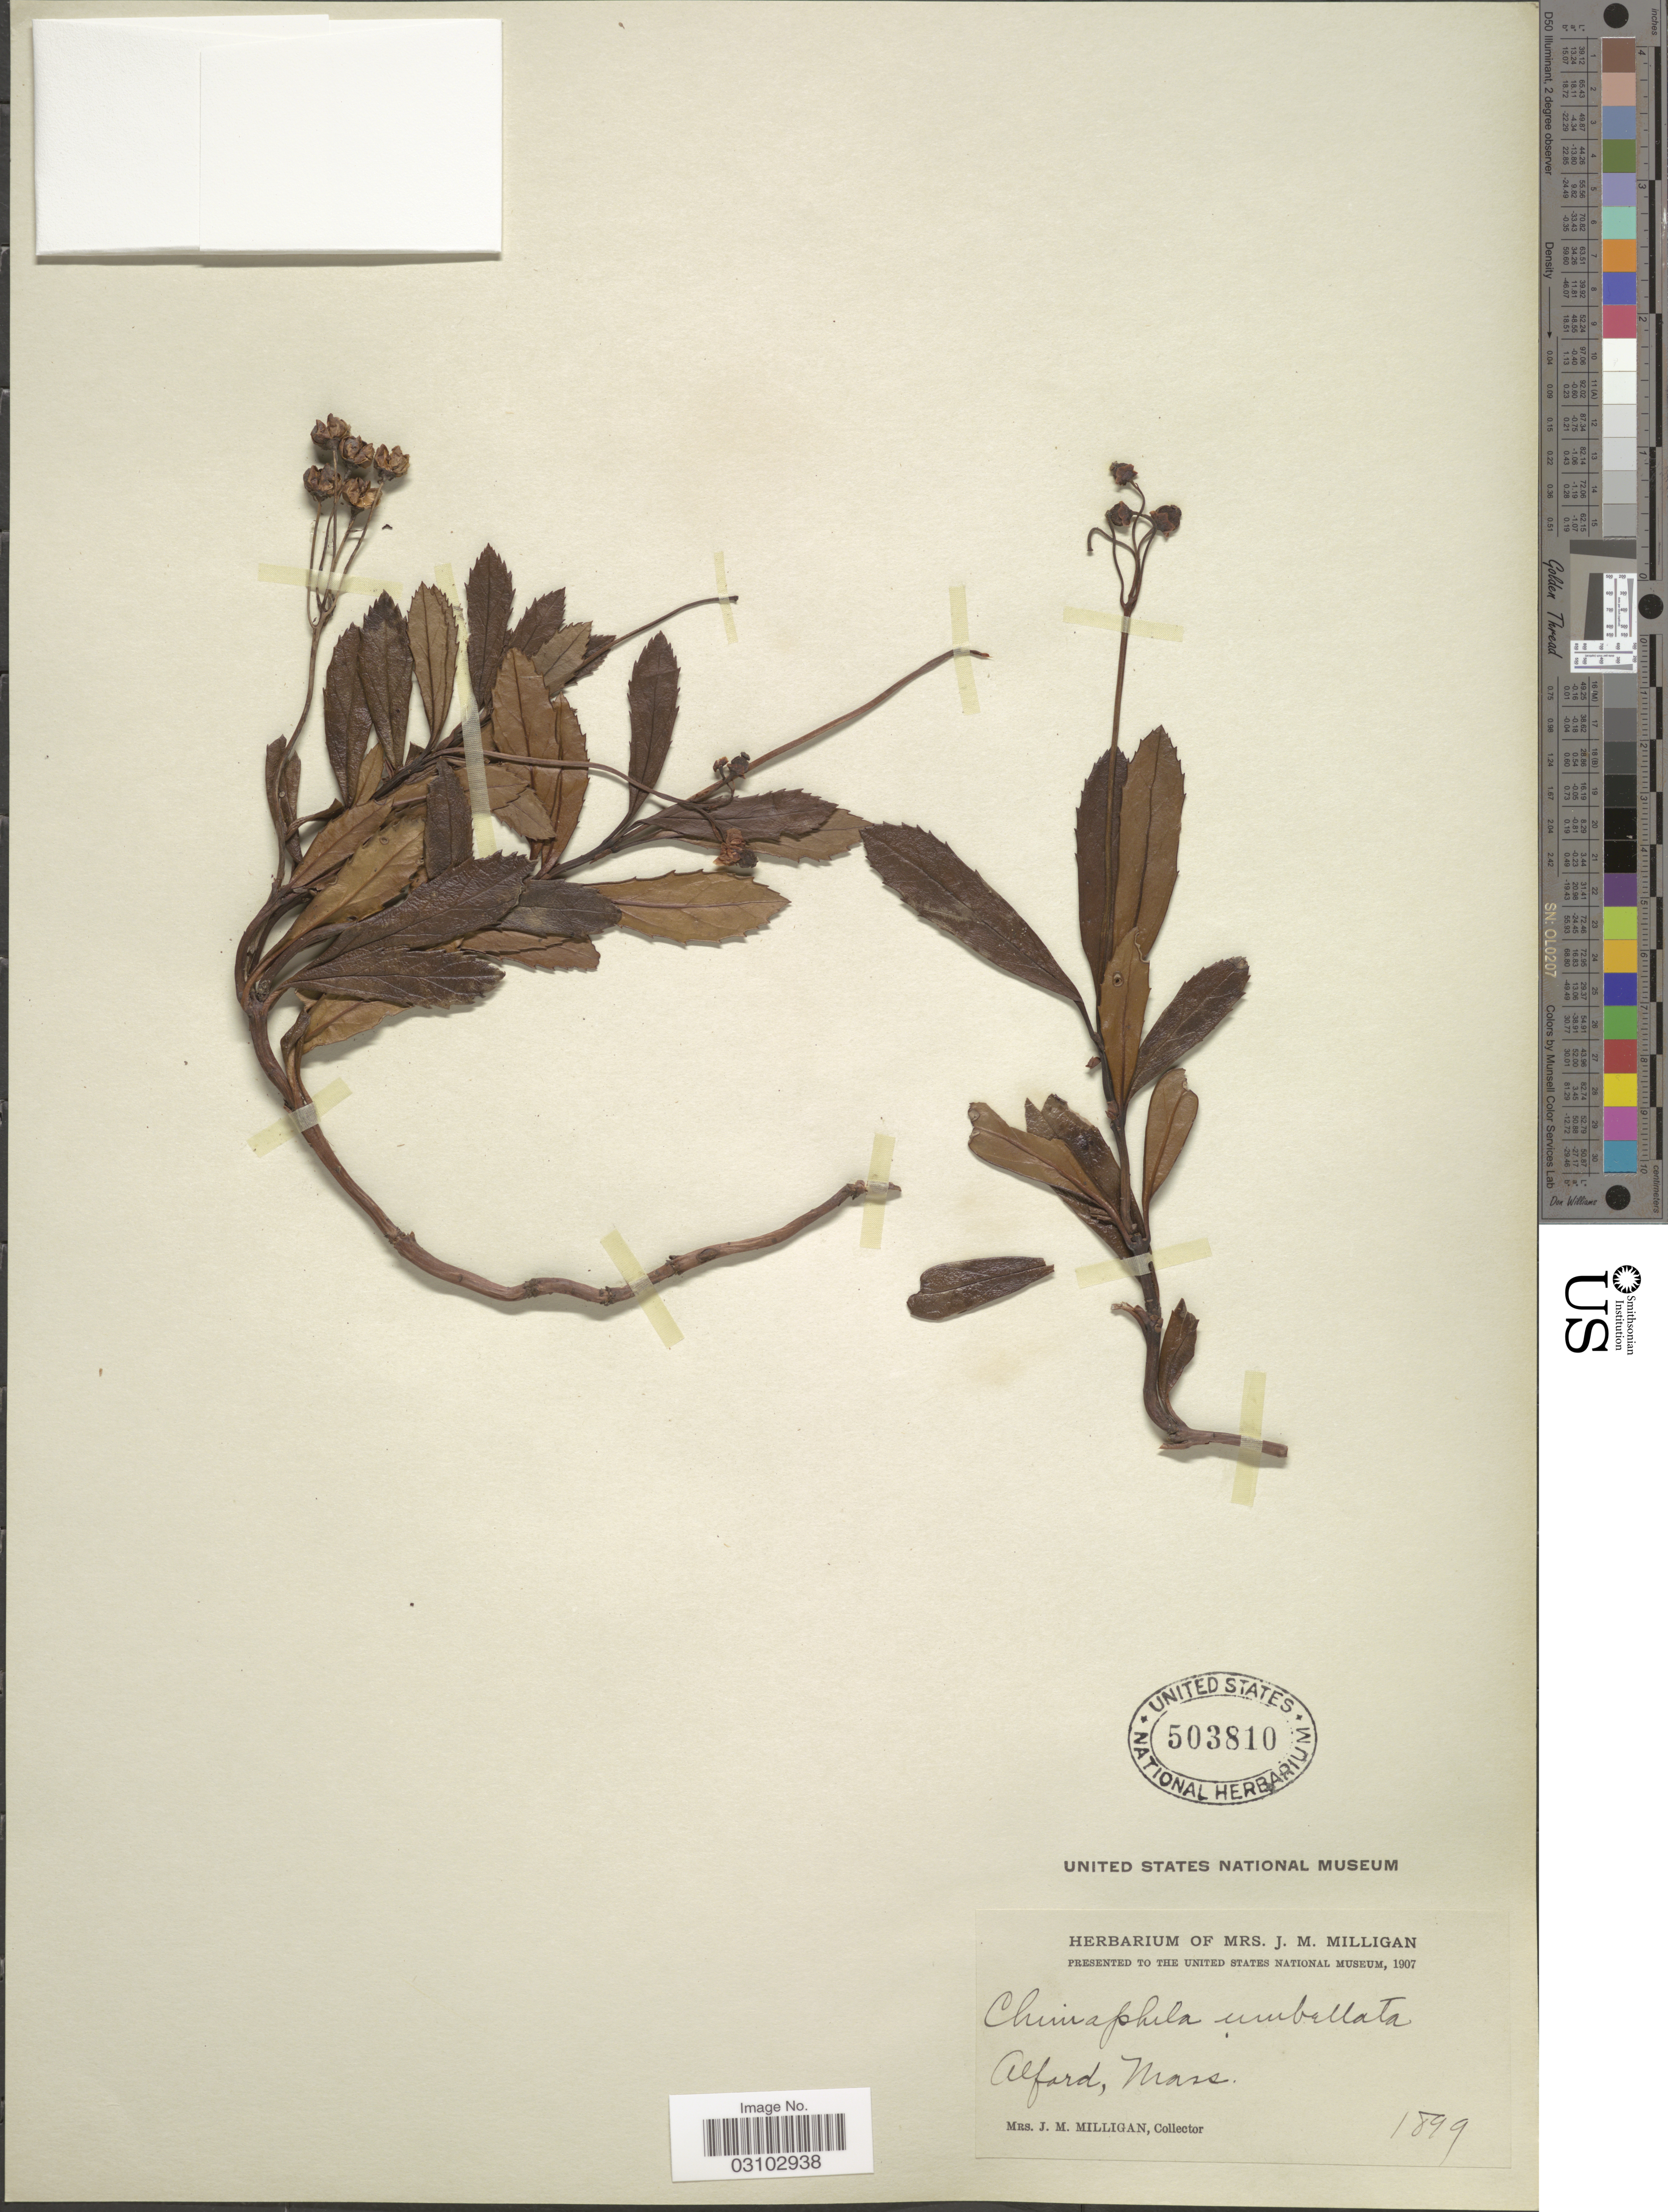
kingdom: Plantae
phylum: Tracheophyta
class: Magnoliopsida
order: Ericales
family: Ericaceae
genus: Chimaphila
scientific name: Chimaphila umbellata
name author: (L.) W.P.C. Barton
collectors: J. Milligan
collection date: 1899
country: United States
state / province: Massachusetts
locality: Alfard.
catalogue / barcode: US 503810